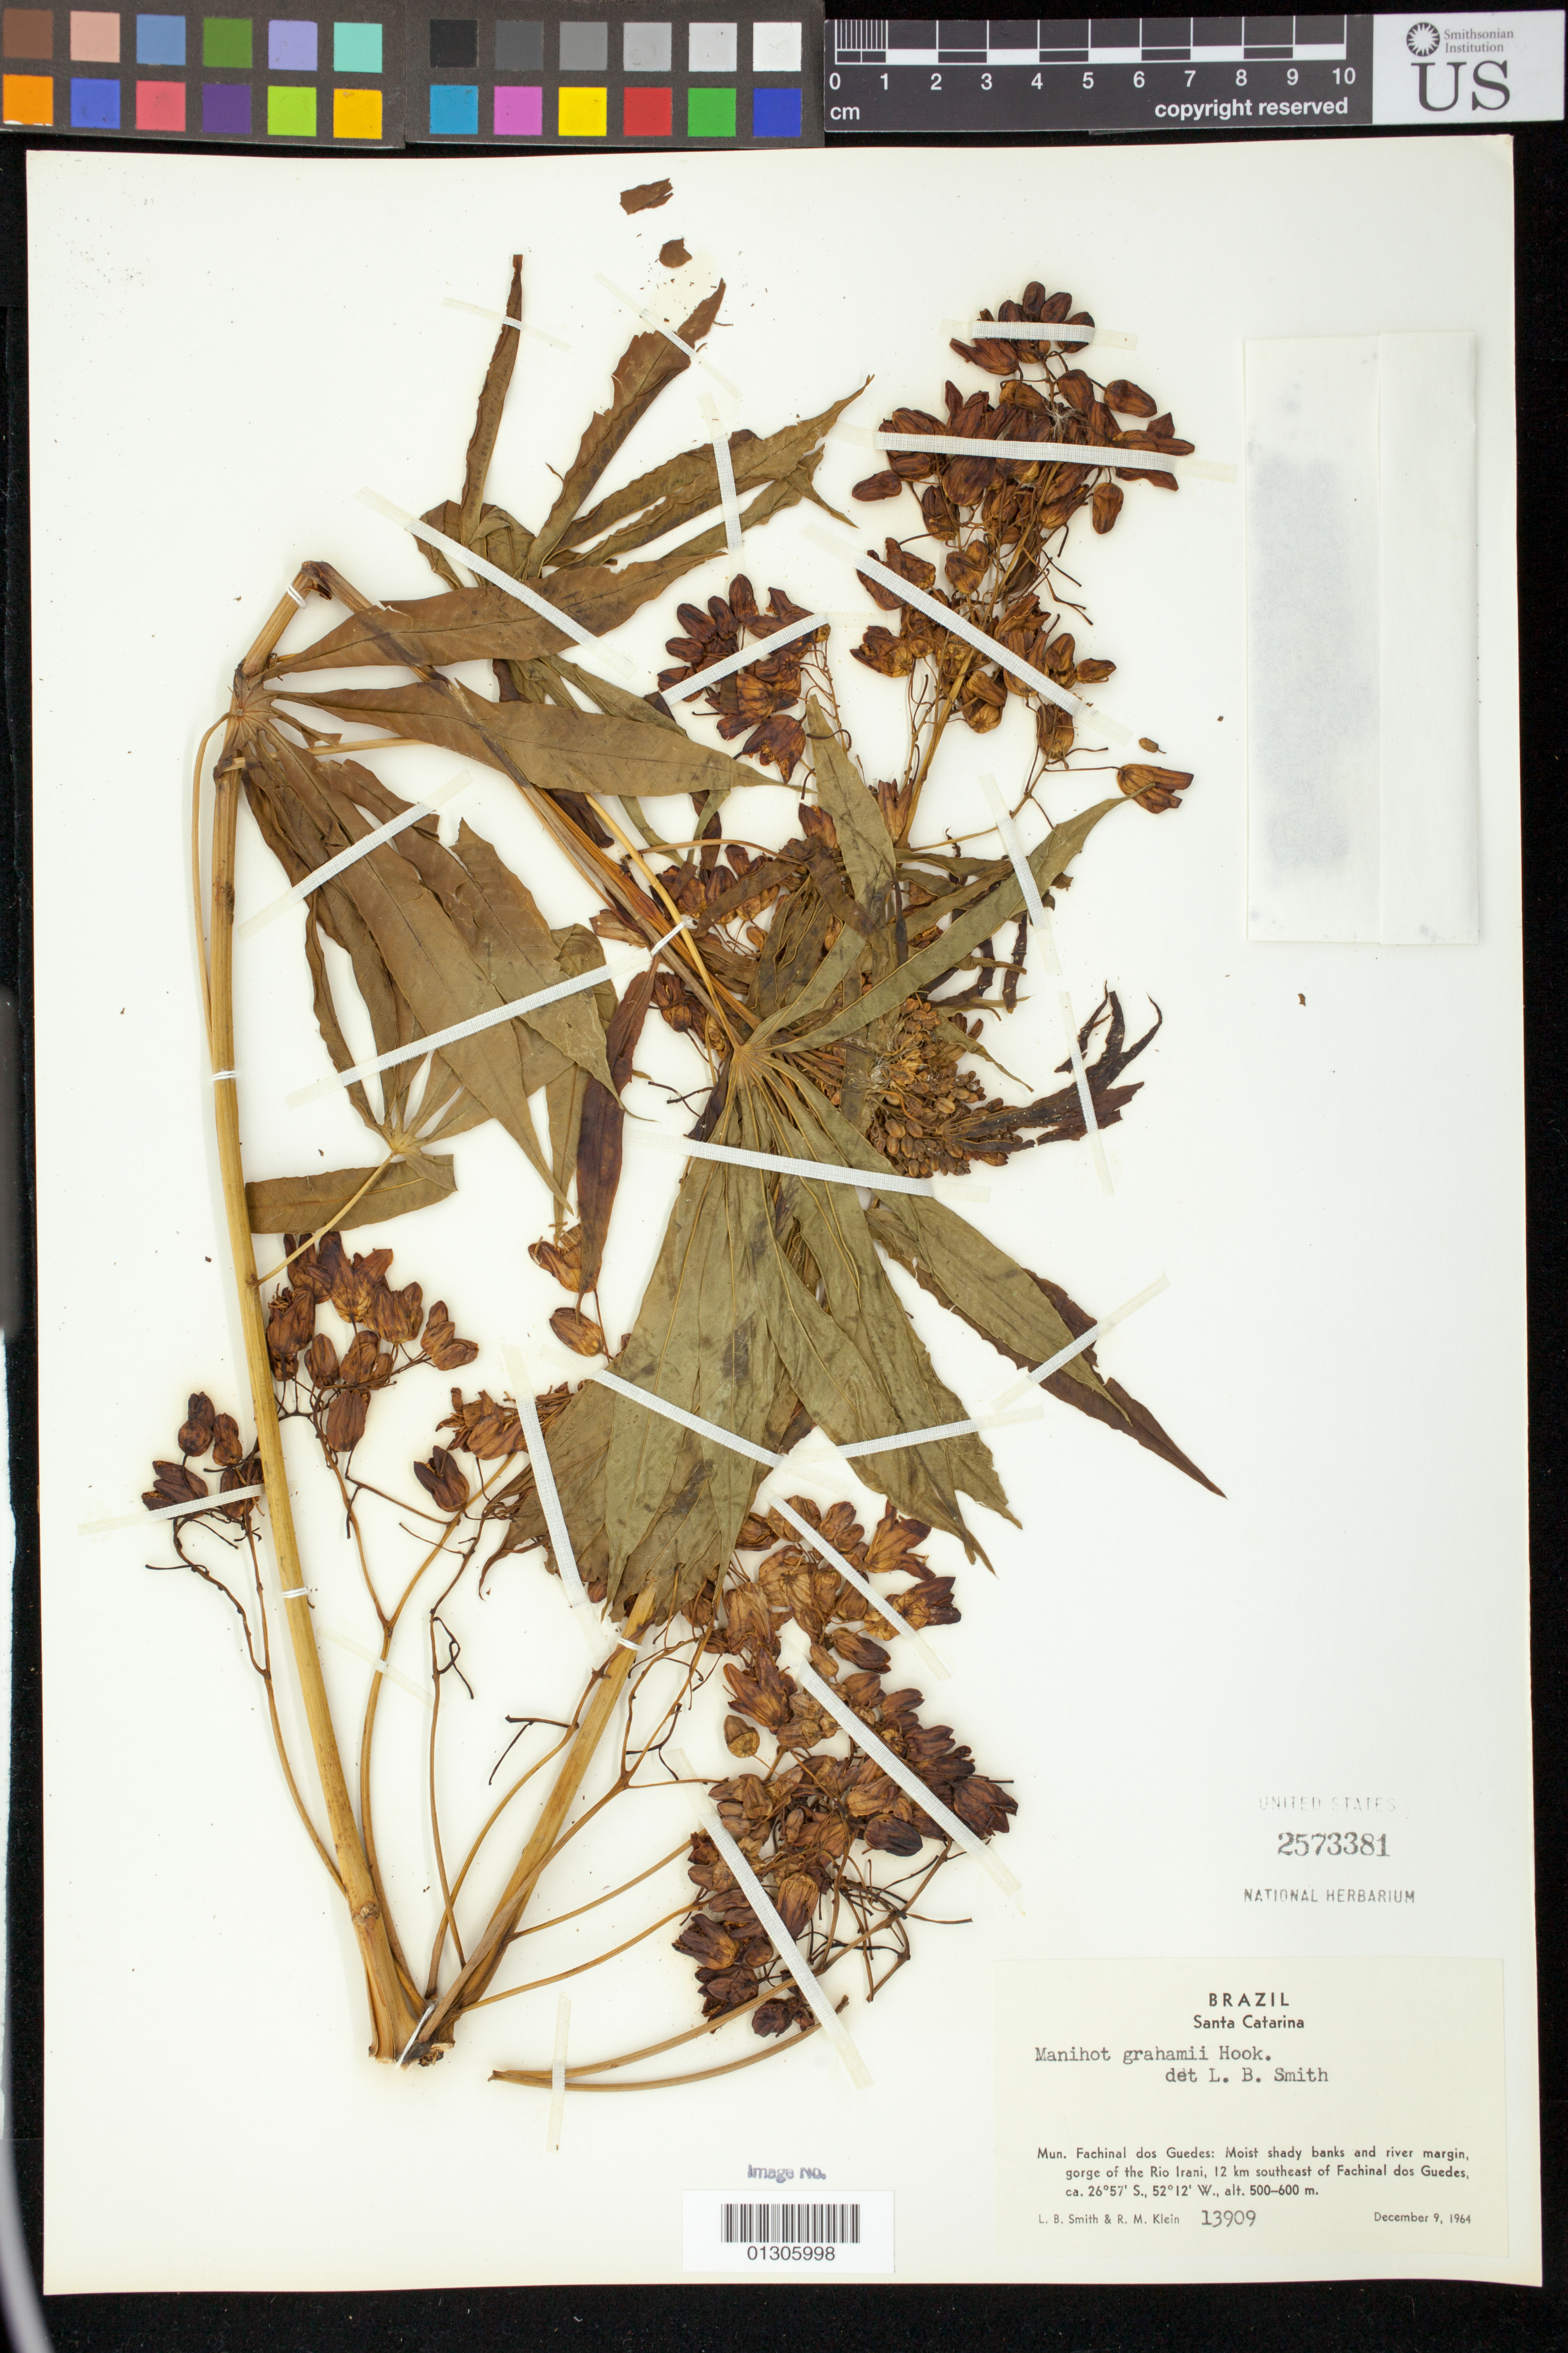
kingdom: Plantae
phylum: Tracheophyta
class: Magnoliopsida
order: Malpighiales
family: Euphorbiaceae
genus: Manihot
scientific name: Manihot guaranitica subsp. guaranitica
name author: Chodat & Hassl.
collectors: L. Smith & R. M. Klein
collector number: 13909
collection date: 1964-09-12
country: Brazil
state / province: Santa Catarina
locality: Mun. Fachinal dos Guedes, gorge of the Rio Irani, 12 km southeast of Fachinal dos Guedes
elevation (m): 500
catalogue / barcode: US 2573381